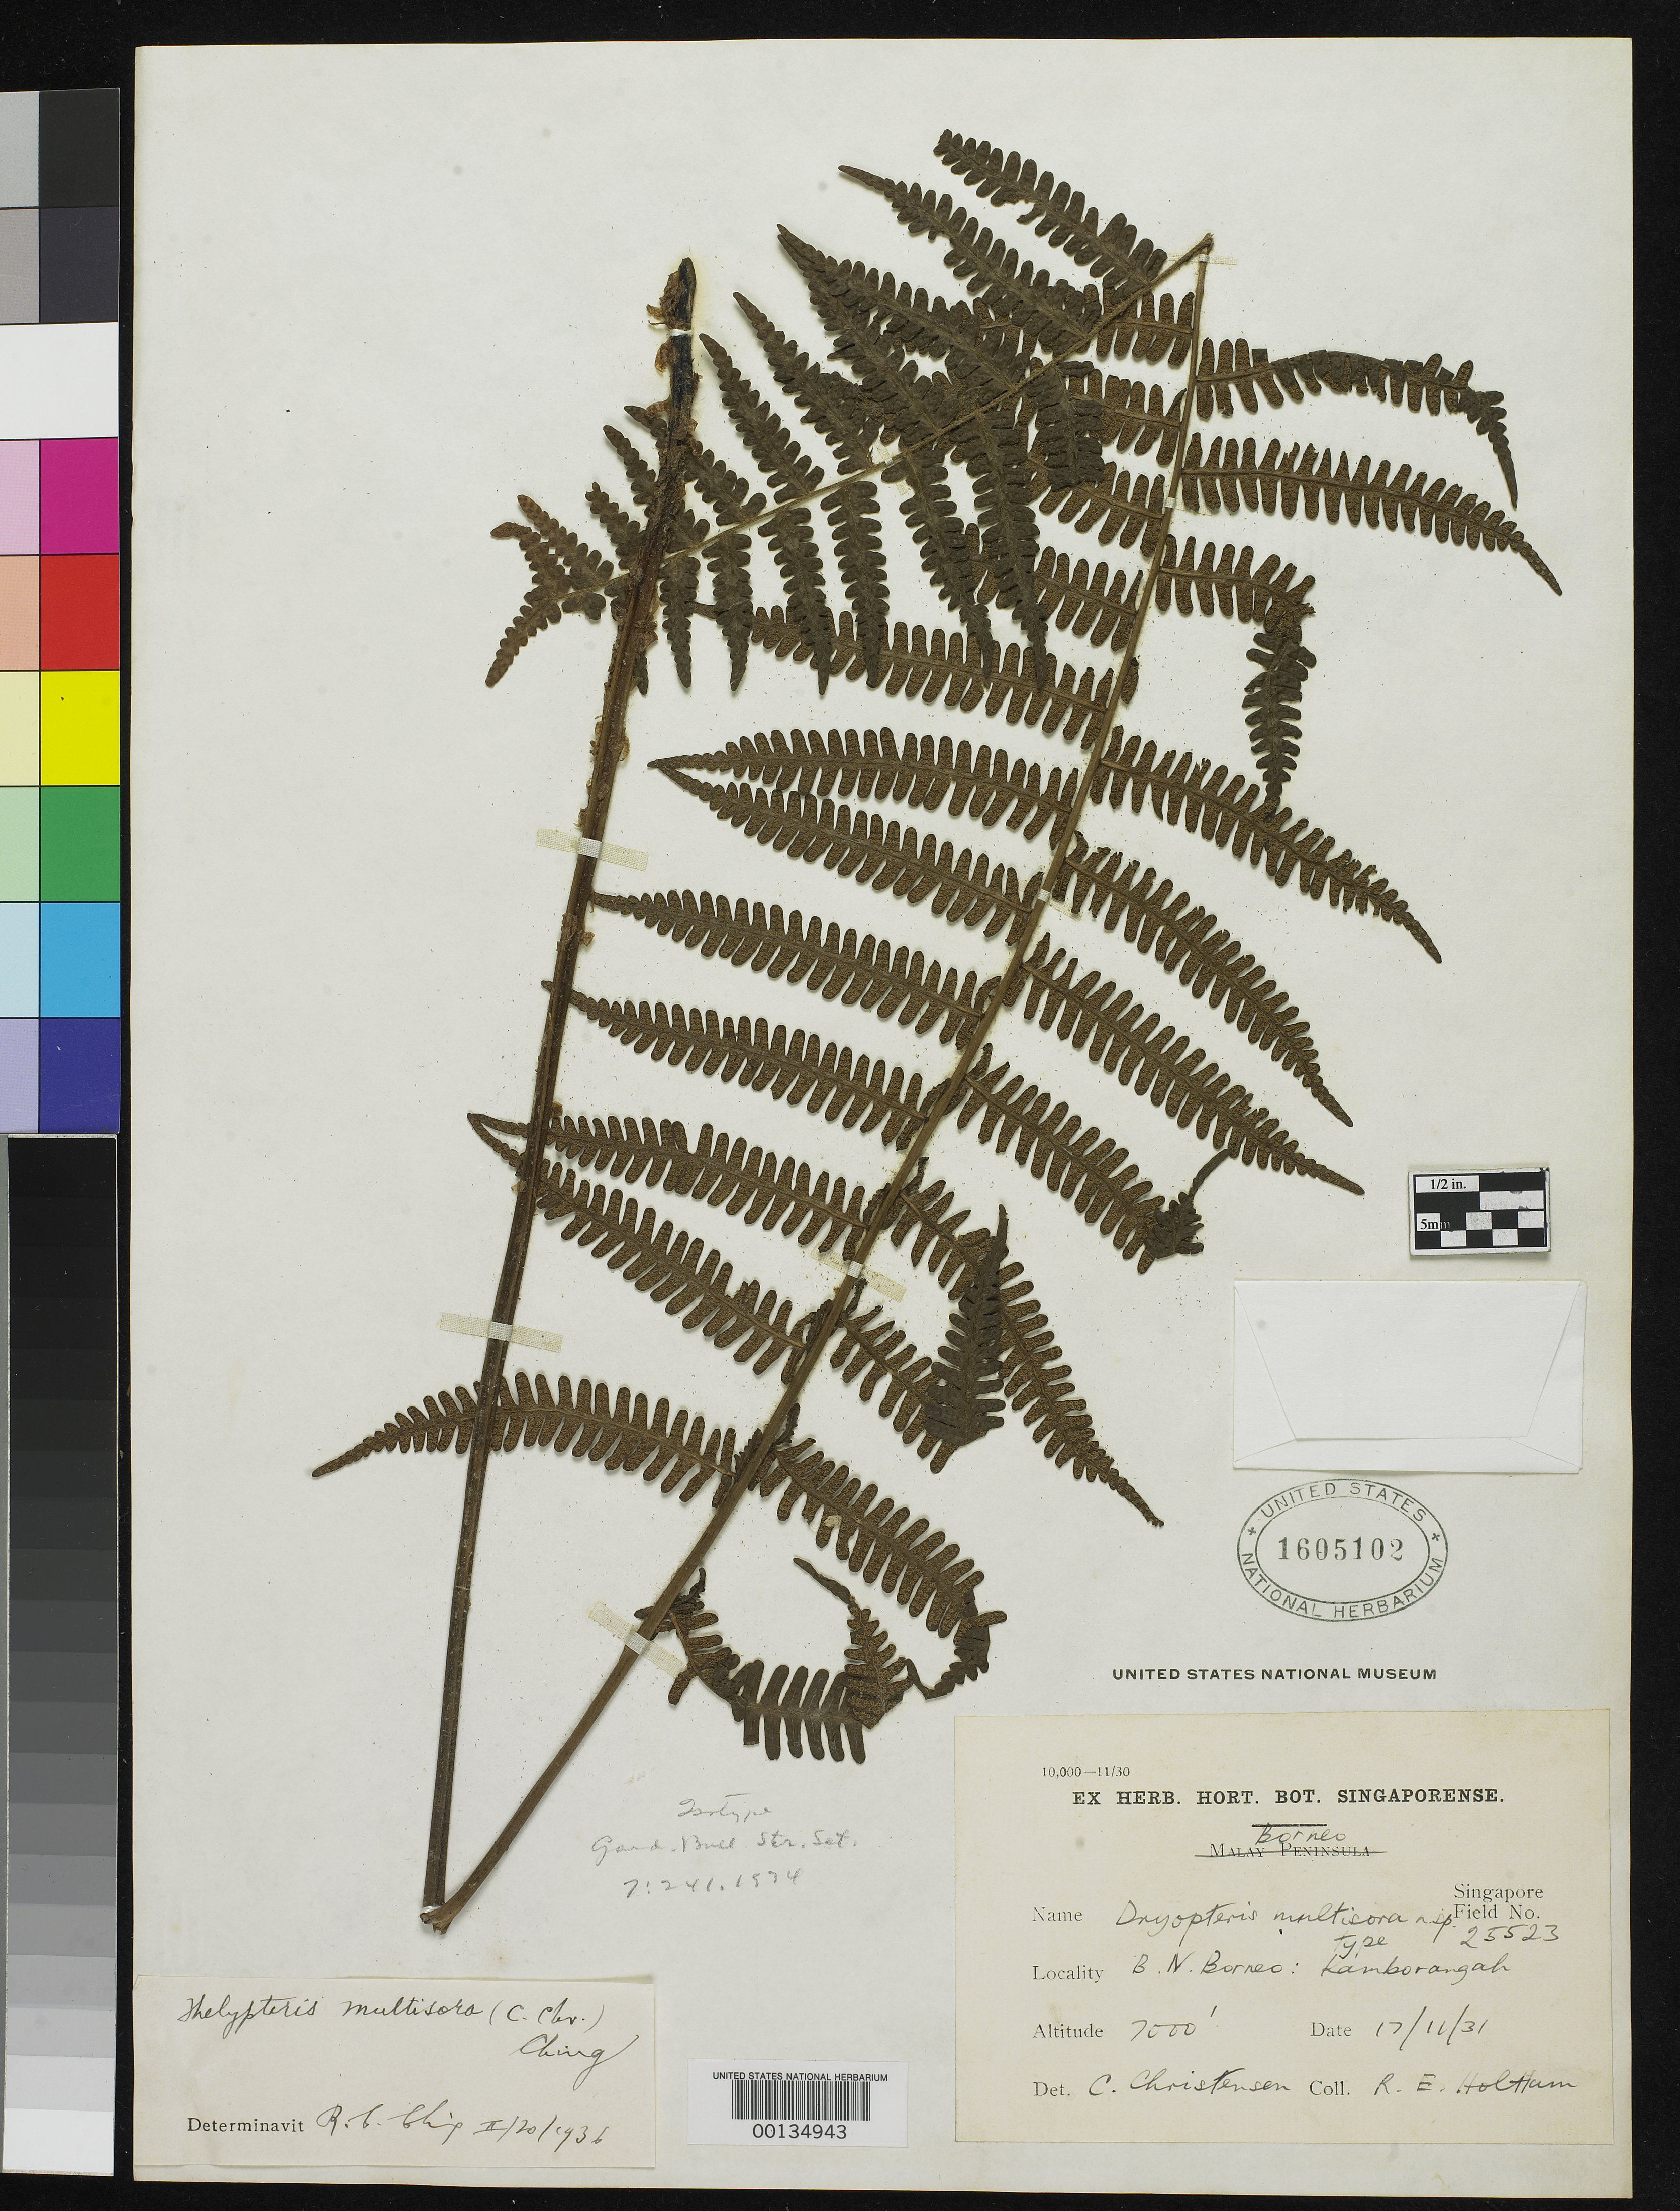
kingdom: Plantae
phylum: Tracheophyta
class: Polypodiopsida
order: Polypodiales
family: Dryopteridaceae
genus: Dryopteris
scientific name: Dryopteris multisora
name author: C. Chr.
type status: Type Collection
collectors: R. E. Holttum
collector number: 25523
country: Malaysia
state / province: Sabah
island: Borneo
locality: Kinabalu, Kamborangah.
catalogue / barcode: US 1605102